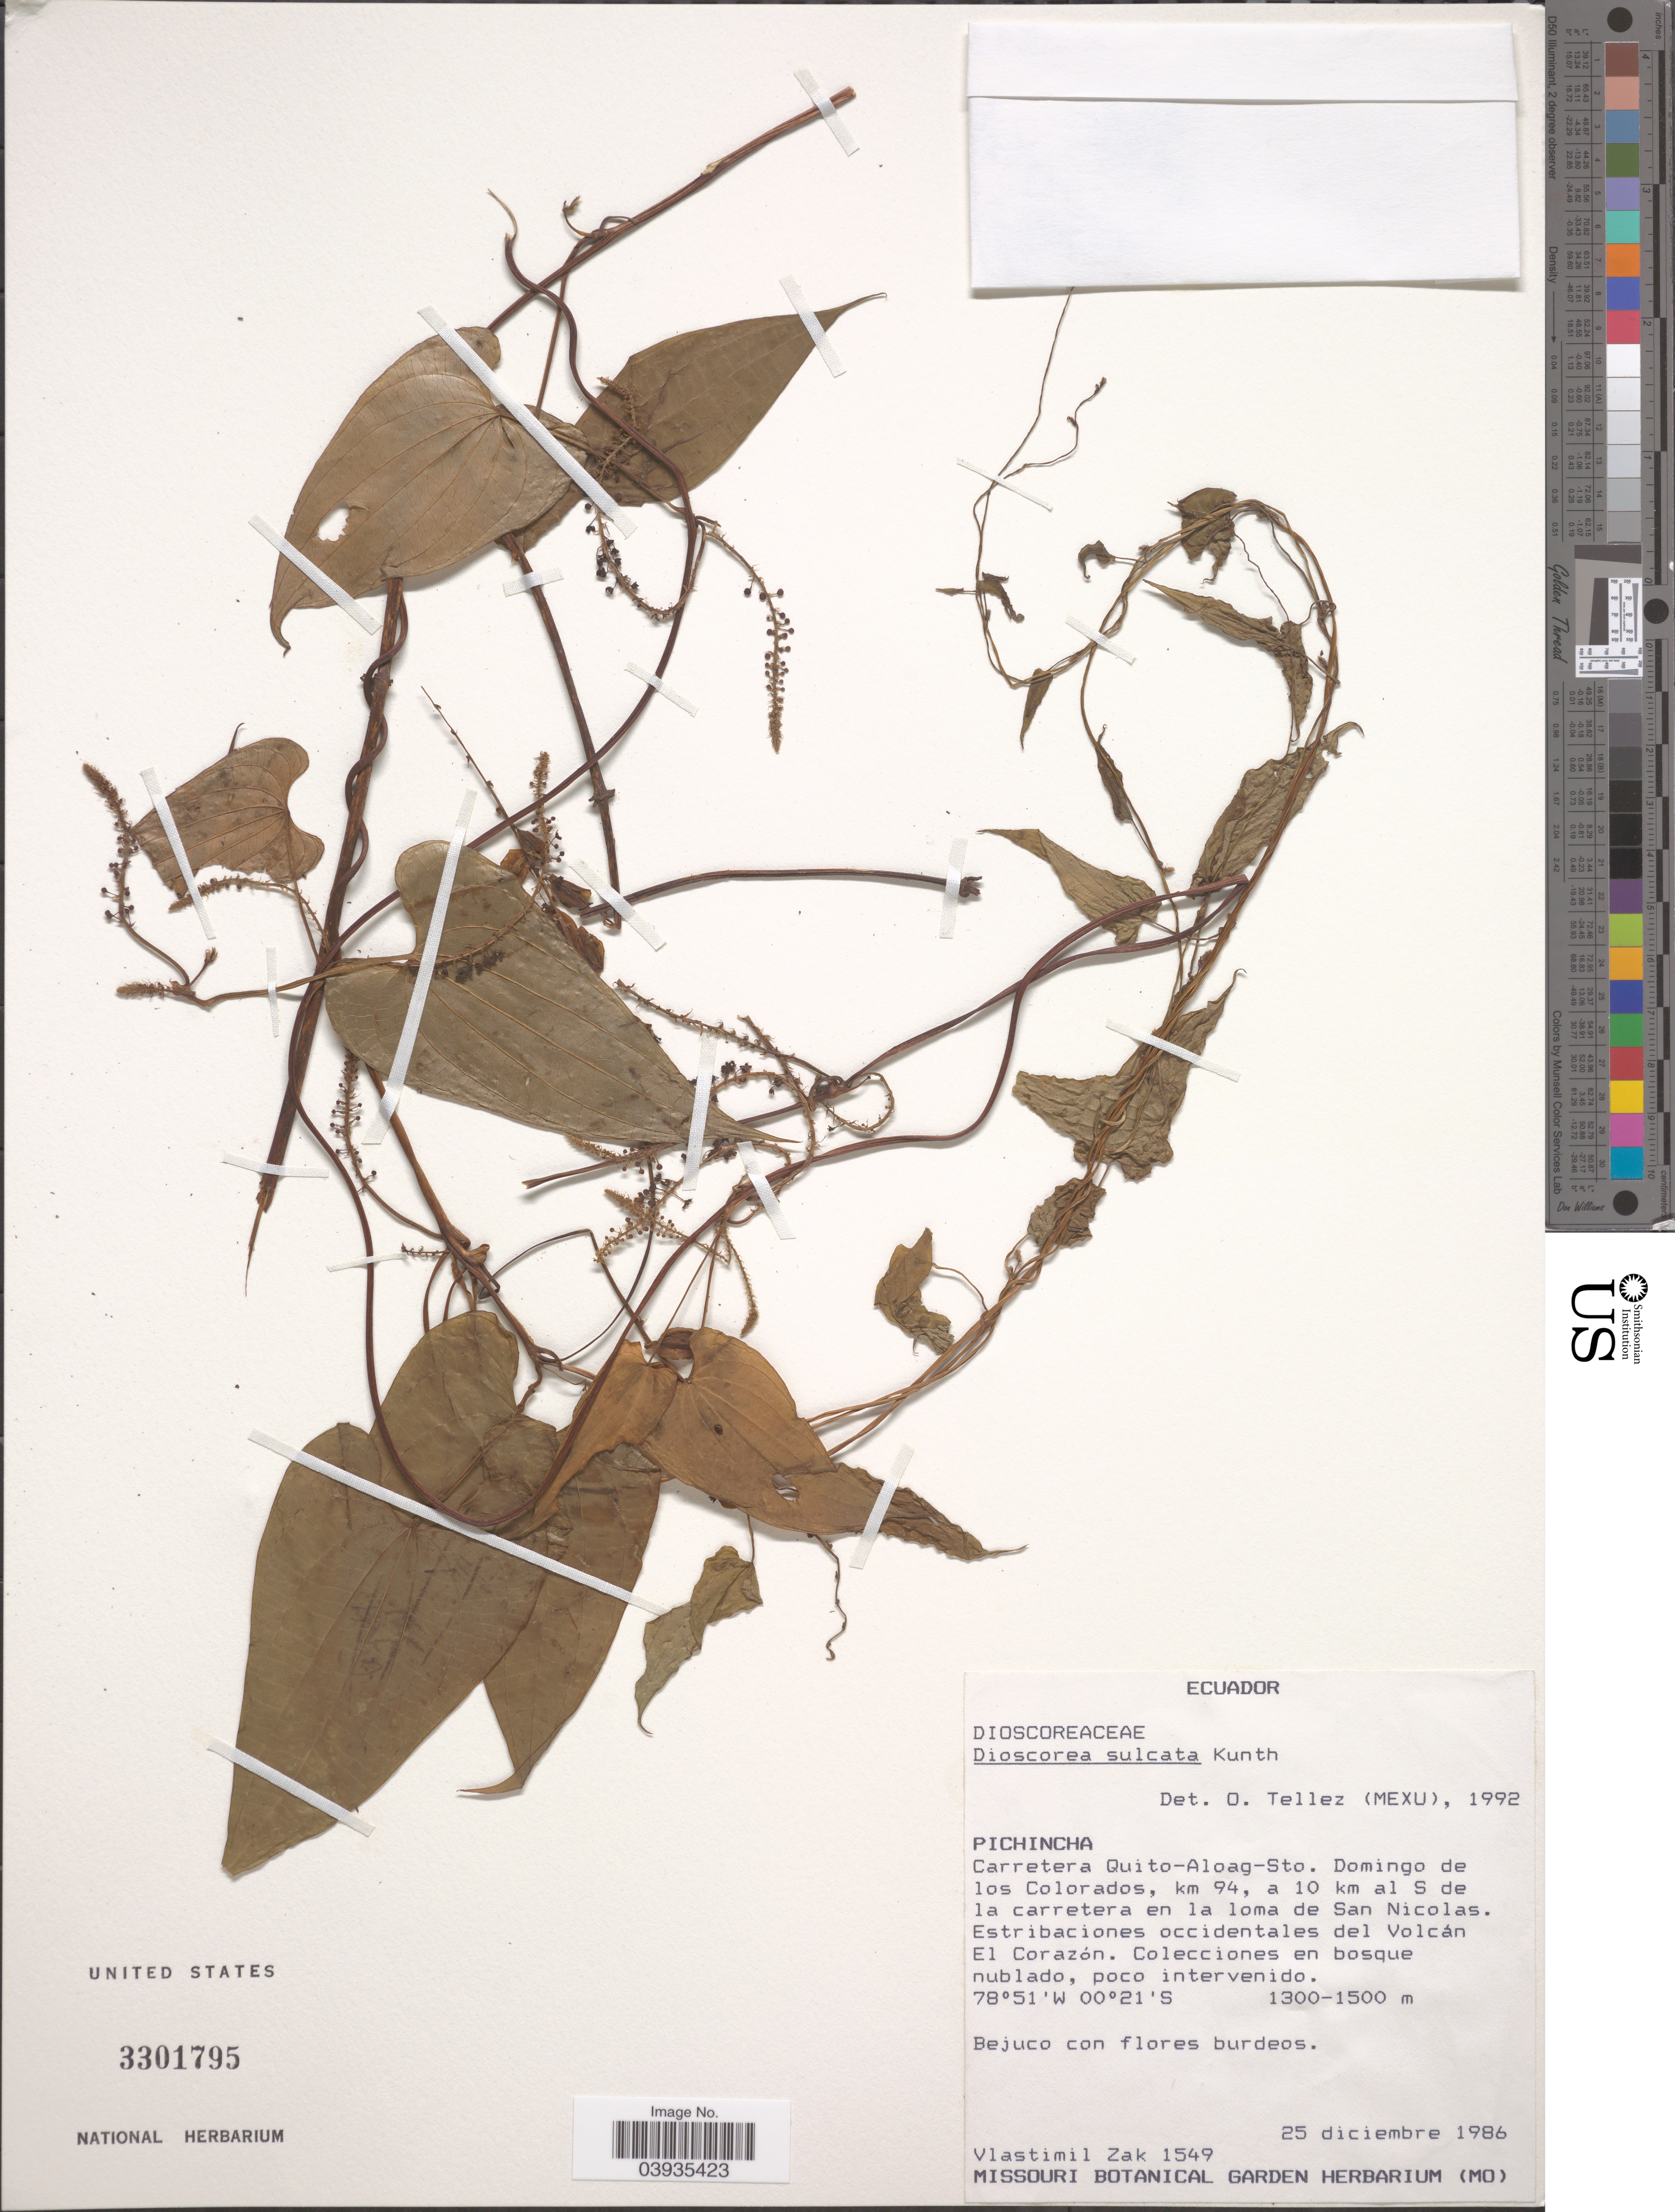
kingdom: Plantae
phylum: Tracheophyta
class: Liliopsida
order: Dioscoreales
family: Dioscoreaceae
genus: Dioscorea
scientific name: Dioscorea sulcata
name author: R. Knuth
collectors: V. Zak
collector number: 1549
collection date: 1986-12-25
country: Ecuador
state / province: Pichincha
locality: Carretera Quito-Aloag-Sto. Domingo de los Colorados, km 94, a 10 km al S de la carretera en la loma de San Nicolas. Estribaciones occidentales del Volcán El Corazón.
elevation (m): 1300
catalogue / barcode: US 3301795